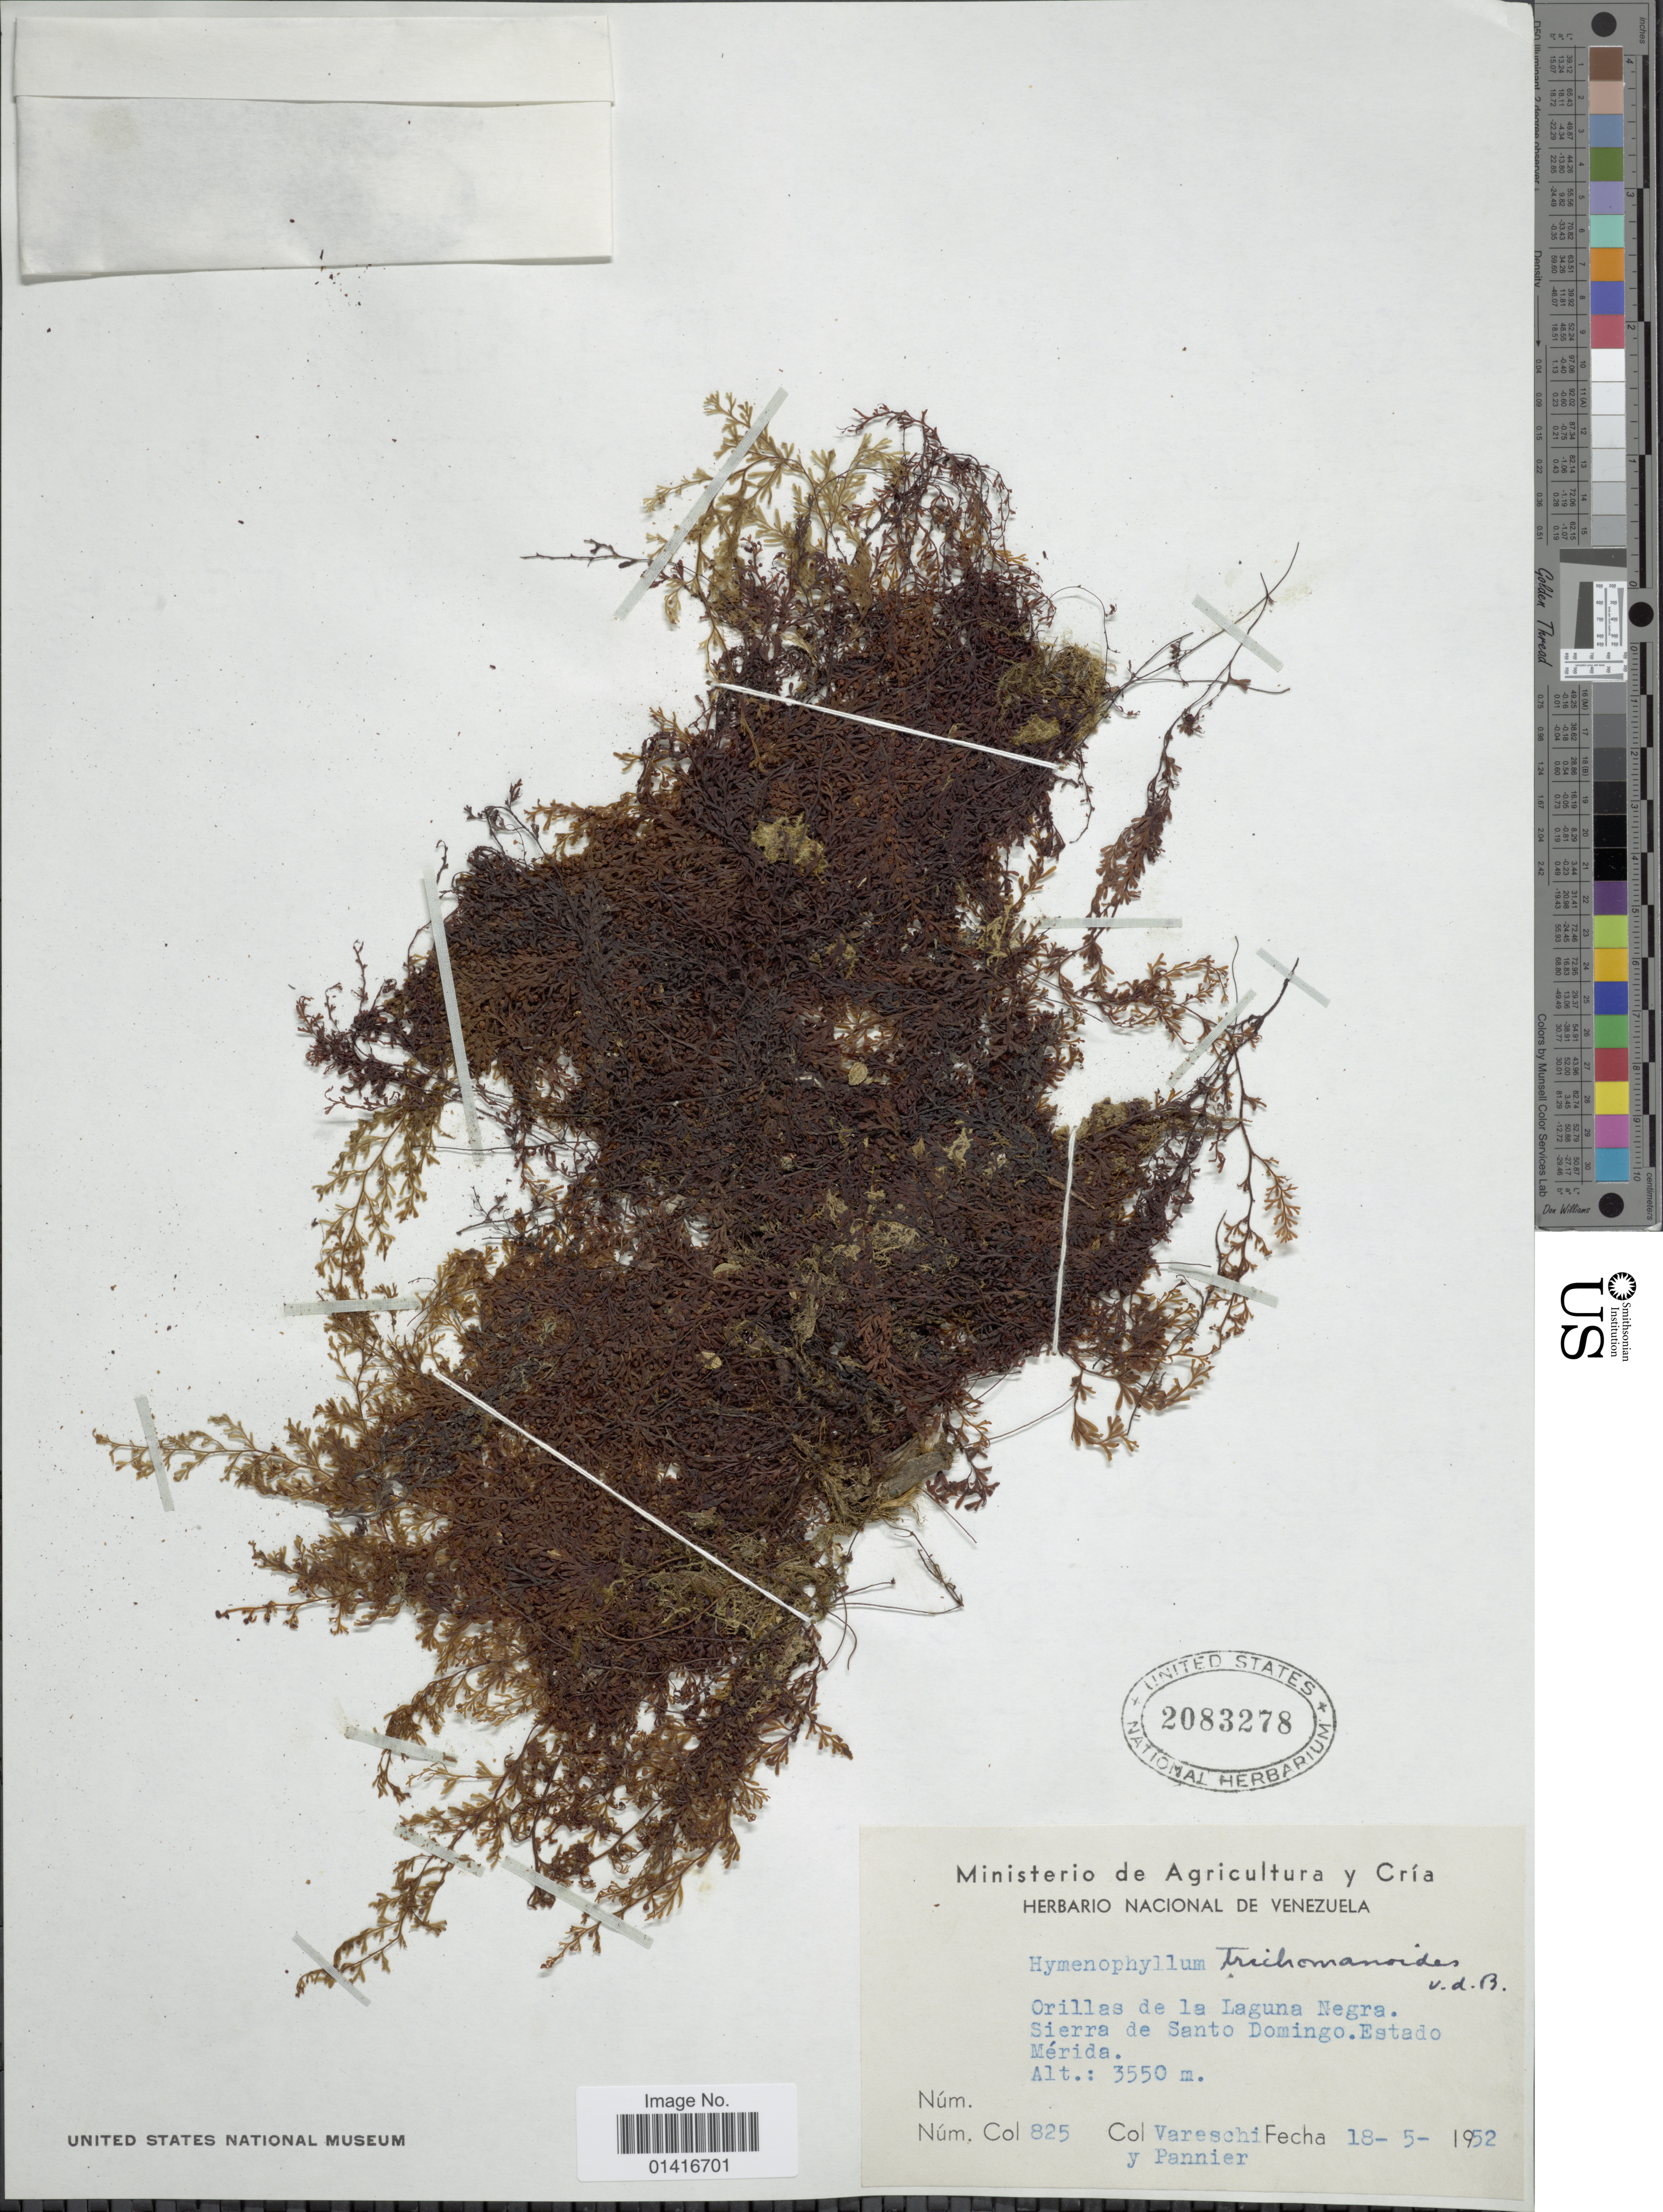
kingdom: Plantae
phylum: Tracheophyta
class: Polypodiopsida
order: Hymenophyllales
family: Hymenophyllaceae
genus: Hymenophyllum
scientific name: Hymenophyllum myriocarpum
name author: Hook.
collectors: -. Vareschi & F. Pannier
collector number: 825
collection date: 1952-05-18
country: Venezuela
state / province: Mérida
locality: Orillas de la Laguna Negra. Sierra de Santo Domingo, Estado Mérida.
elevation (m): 3550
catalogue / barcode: US 2083278